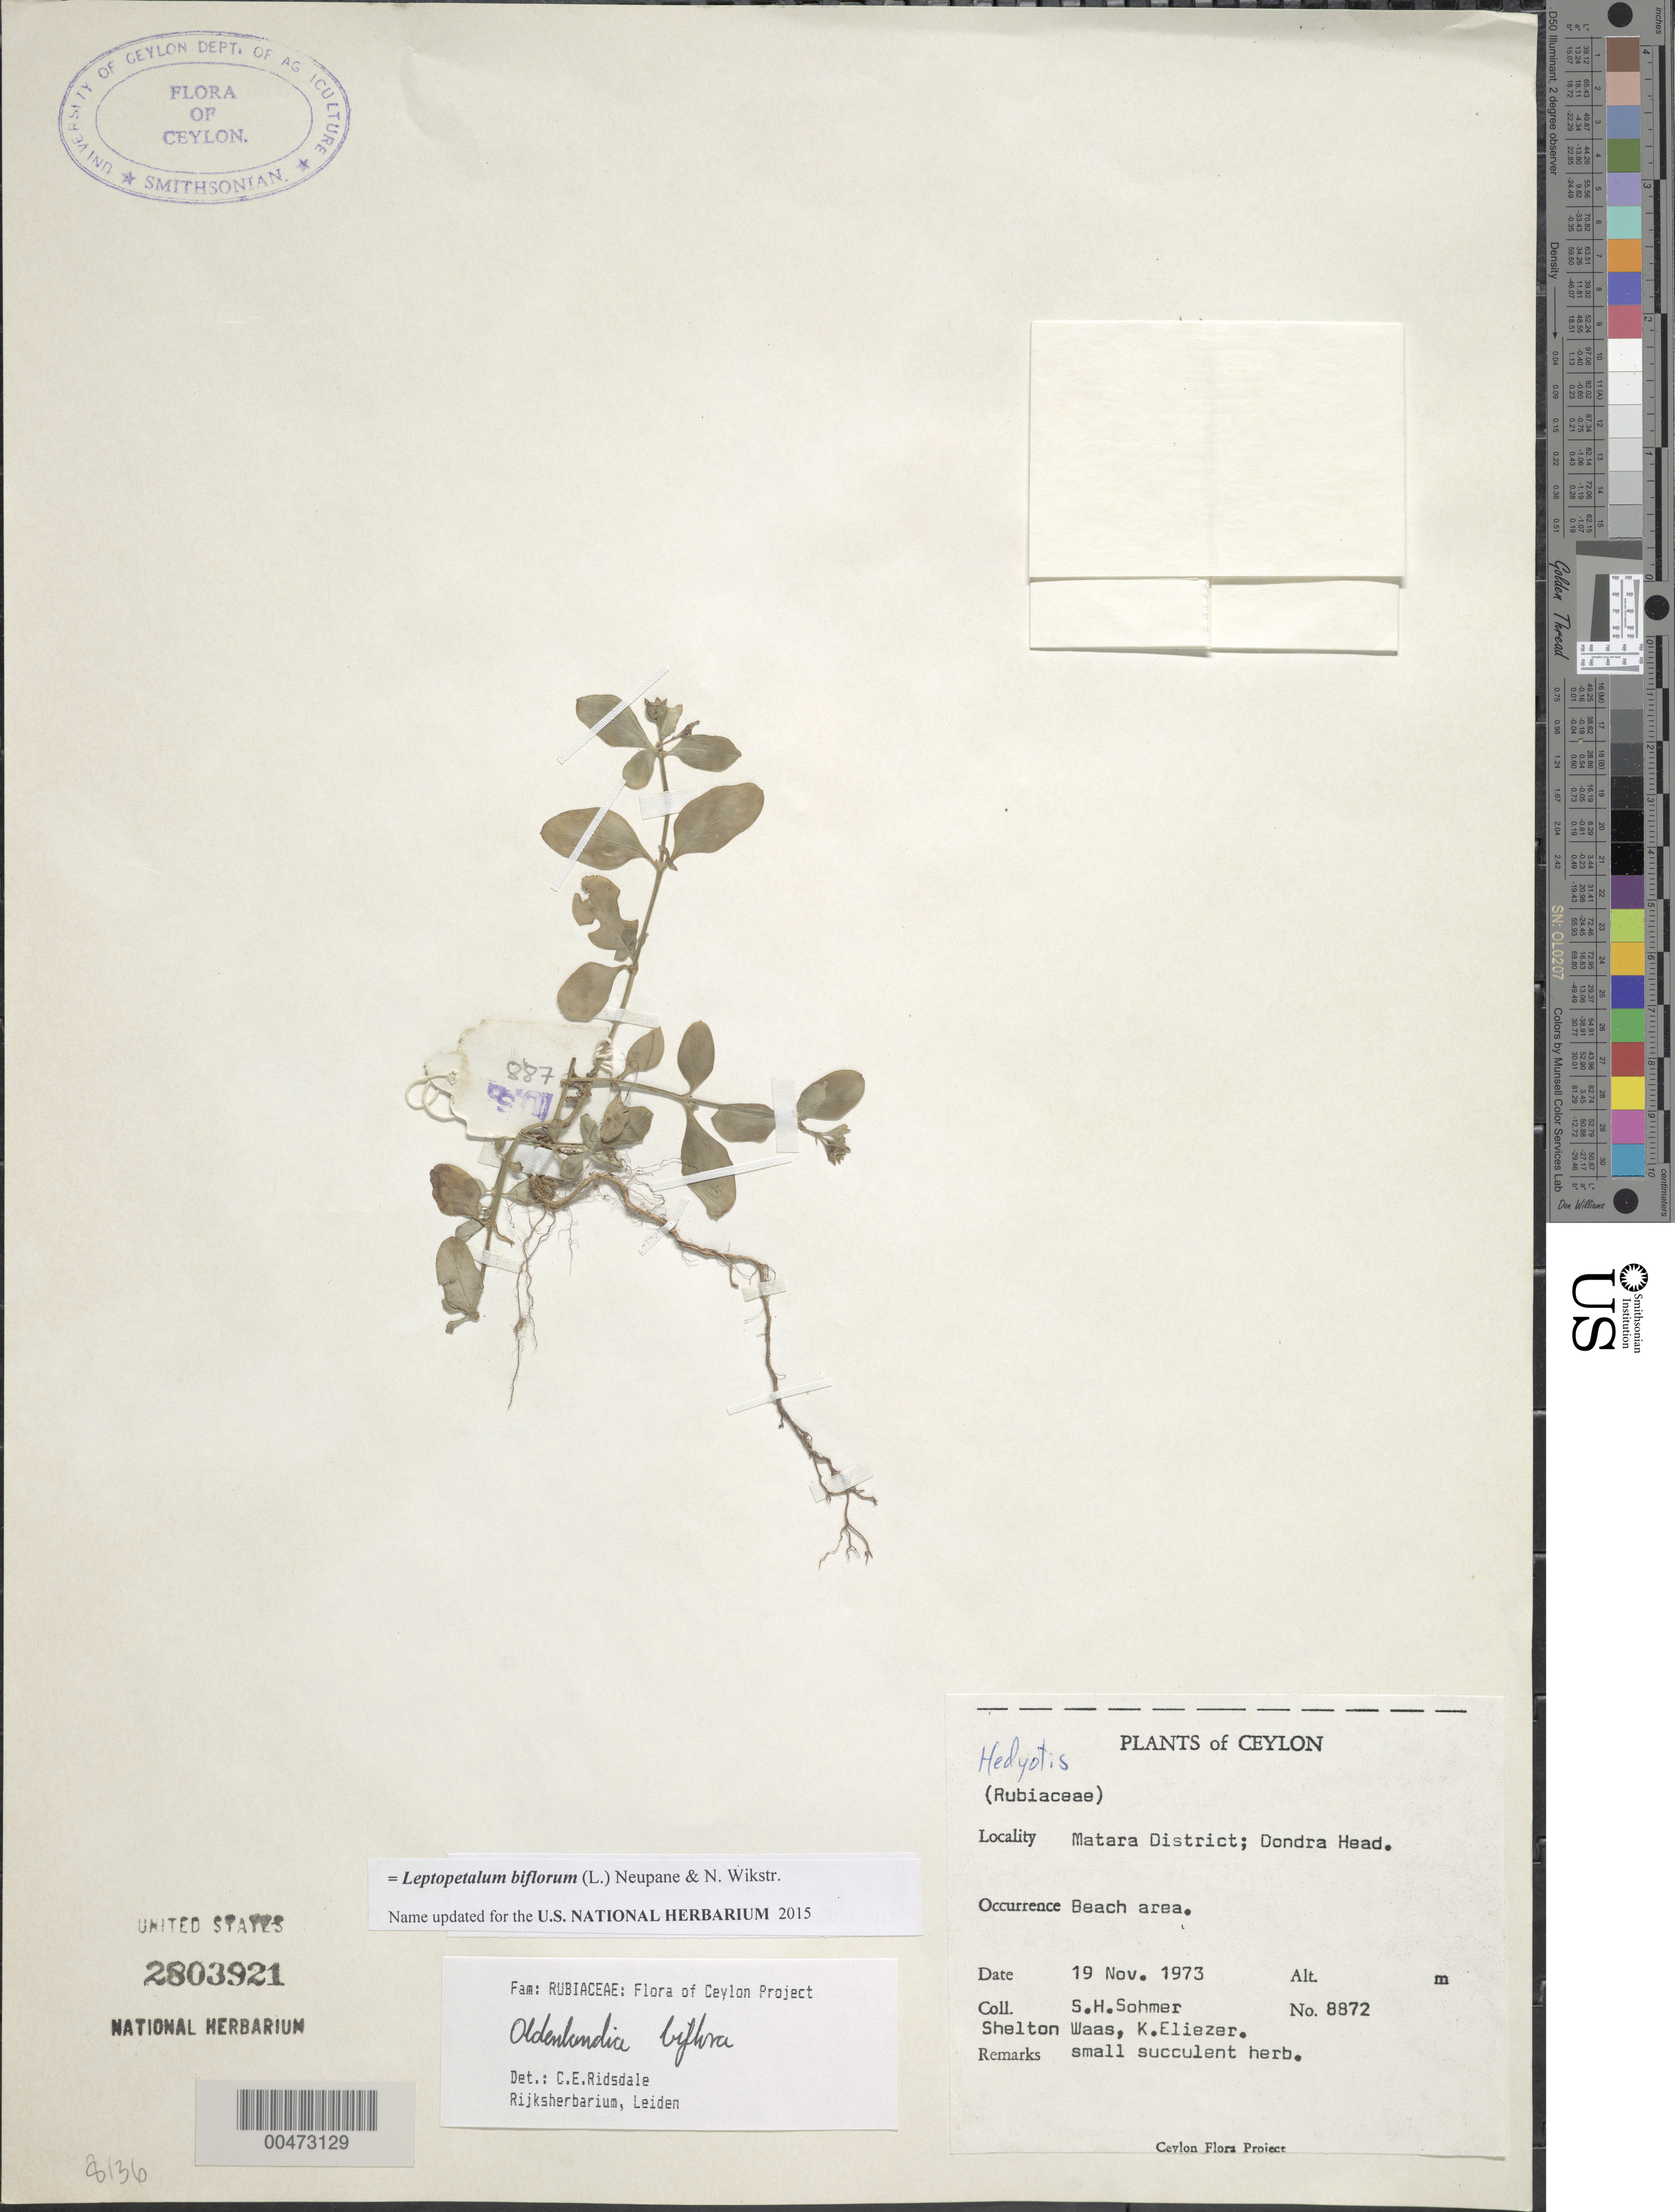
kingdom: Plantae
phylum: Tracheophyta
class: Magnoliopsida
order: Gentianales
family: Rubiaceae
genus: Leptopetalum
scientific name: Leptopetalum biflorum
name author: (L.) Neupane & N. Wikstr.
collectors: S. H. Sohmer, S. Waas & K. Eleizer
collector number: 8872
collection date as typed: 19 Nov 1973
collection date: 1973-11-19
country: Sri Lanka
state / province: Southern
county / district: Matara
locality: Dondra Head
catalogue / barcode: US 2803921